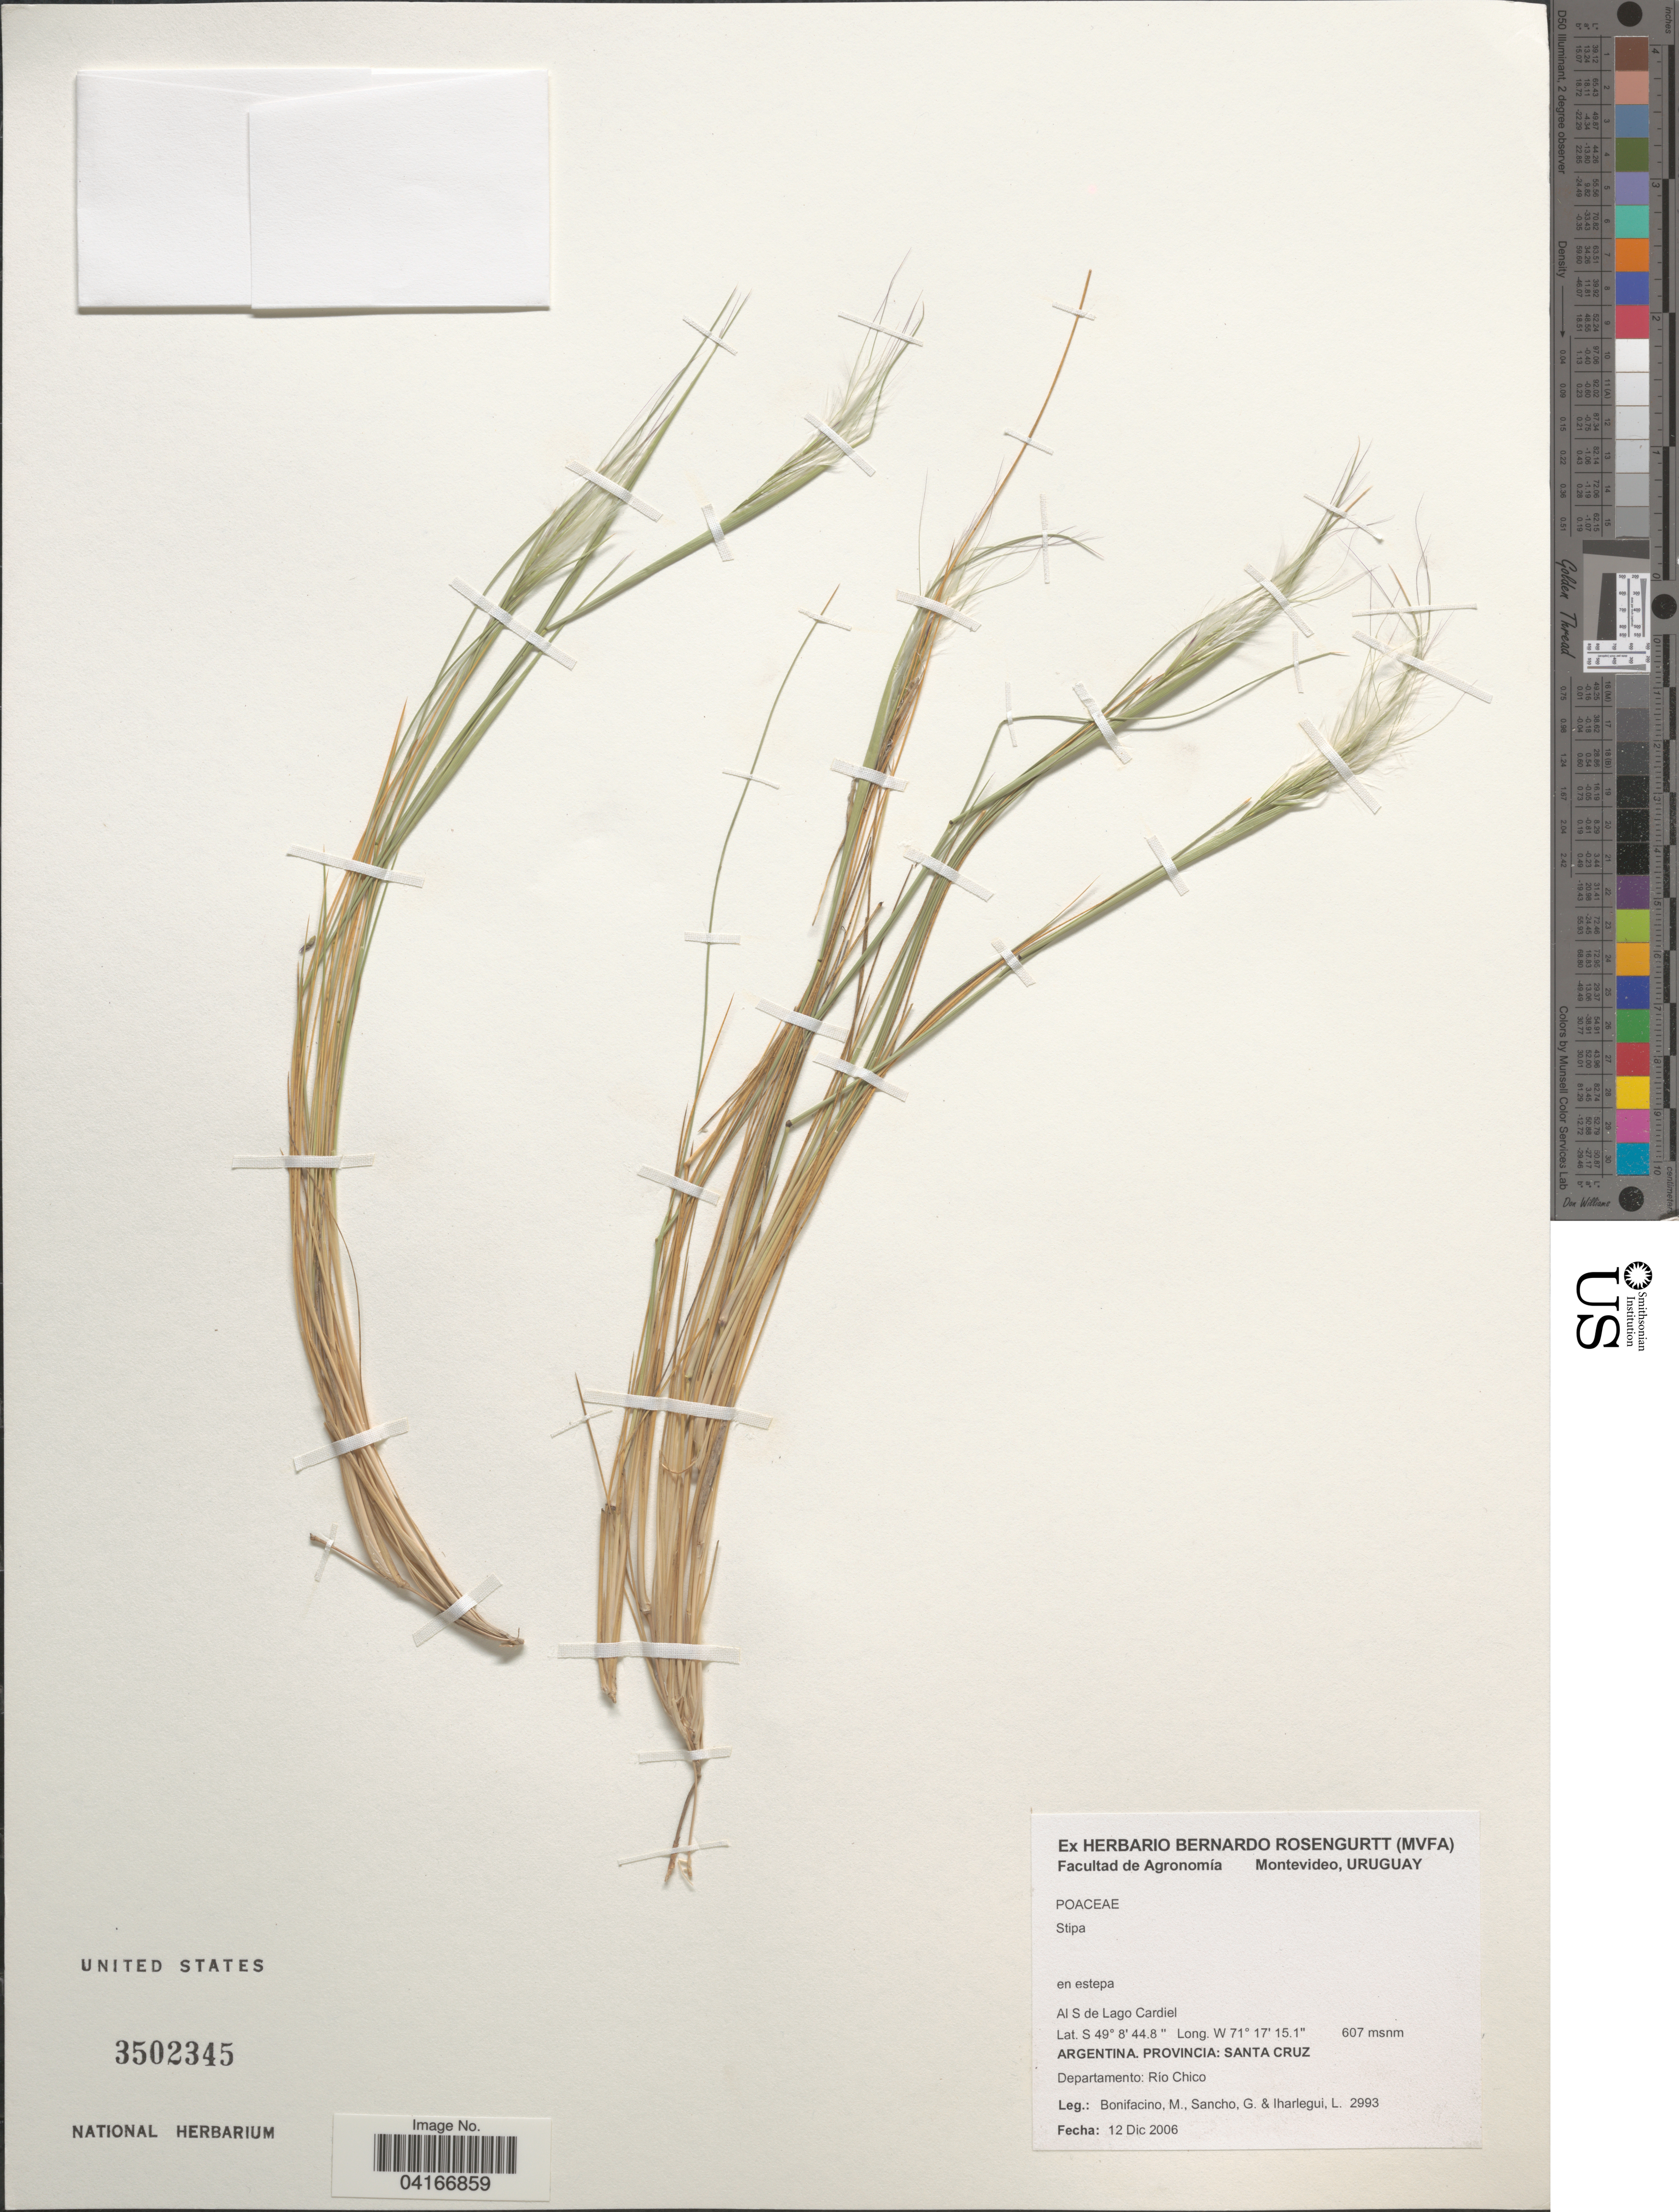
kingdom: Plantae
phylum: Tracheophyta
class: Liliopsida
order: Poales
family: Poaceae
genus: Stipa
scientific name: Stipa sp.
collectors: M. Bonifacino, G. Sancho & L. Iharlegui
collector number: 2993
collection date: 2006-12-12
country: Argentina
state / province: Santa Cruz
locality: Al S de Lago Cardiel. Departamento: Rio Chico.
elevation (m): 607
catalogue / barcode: US 3502345